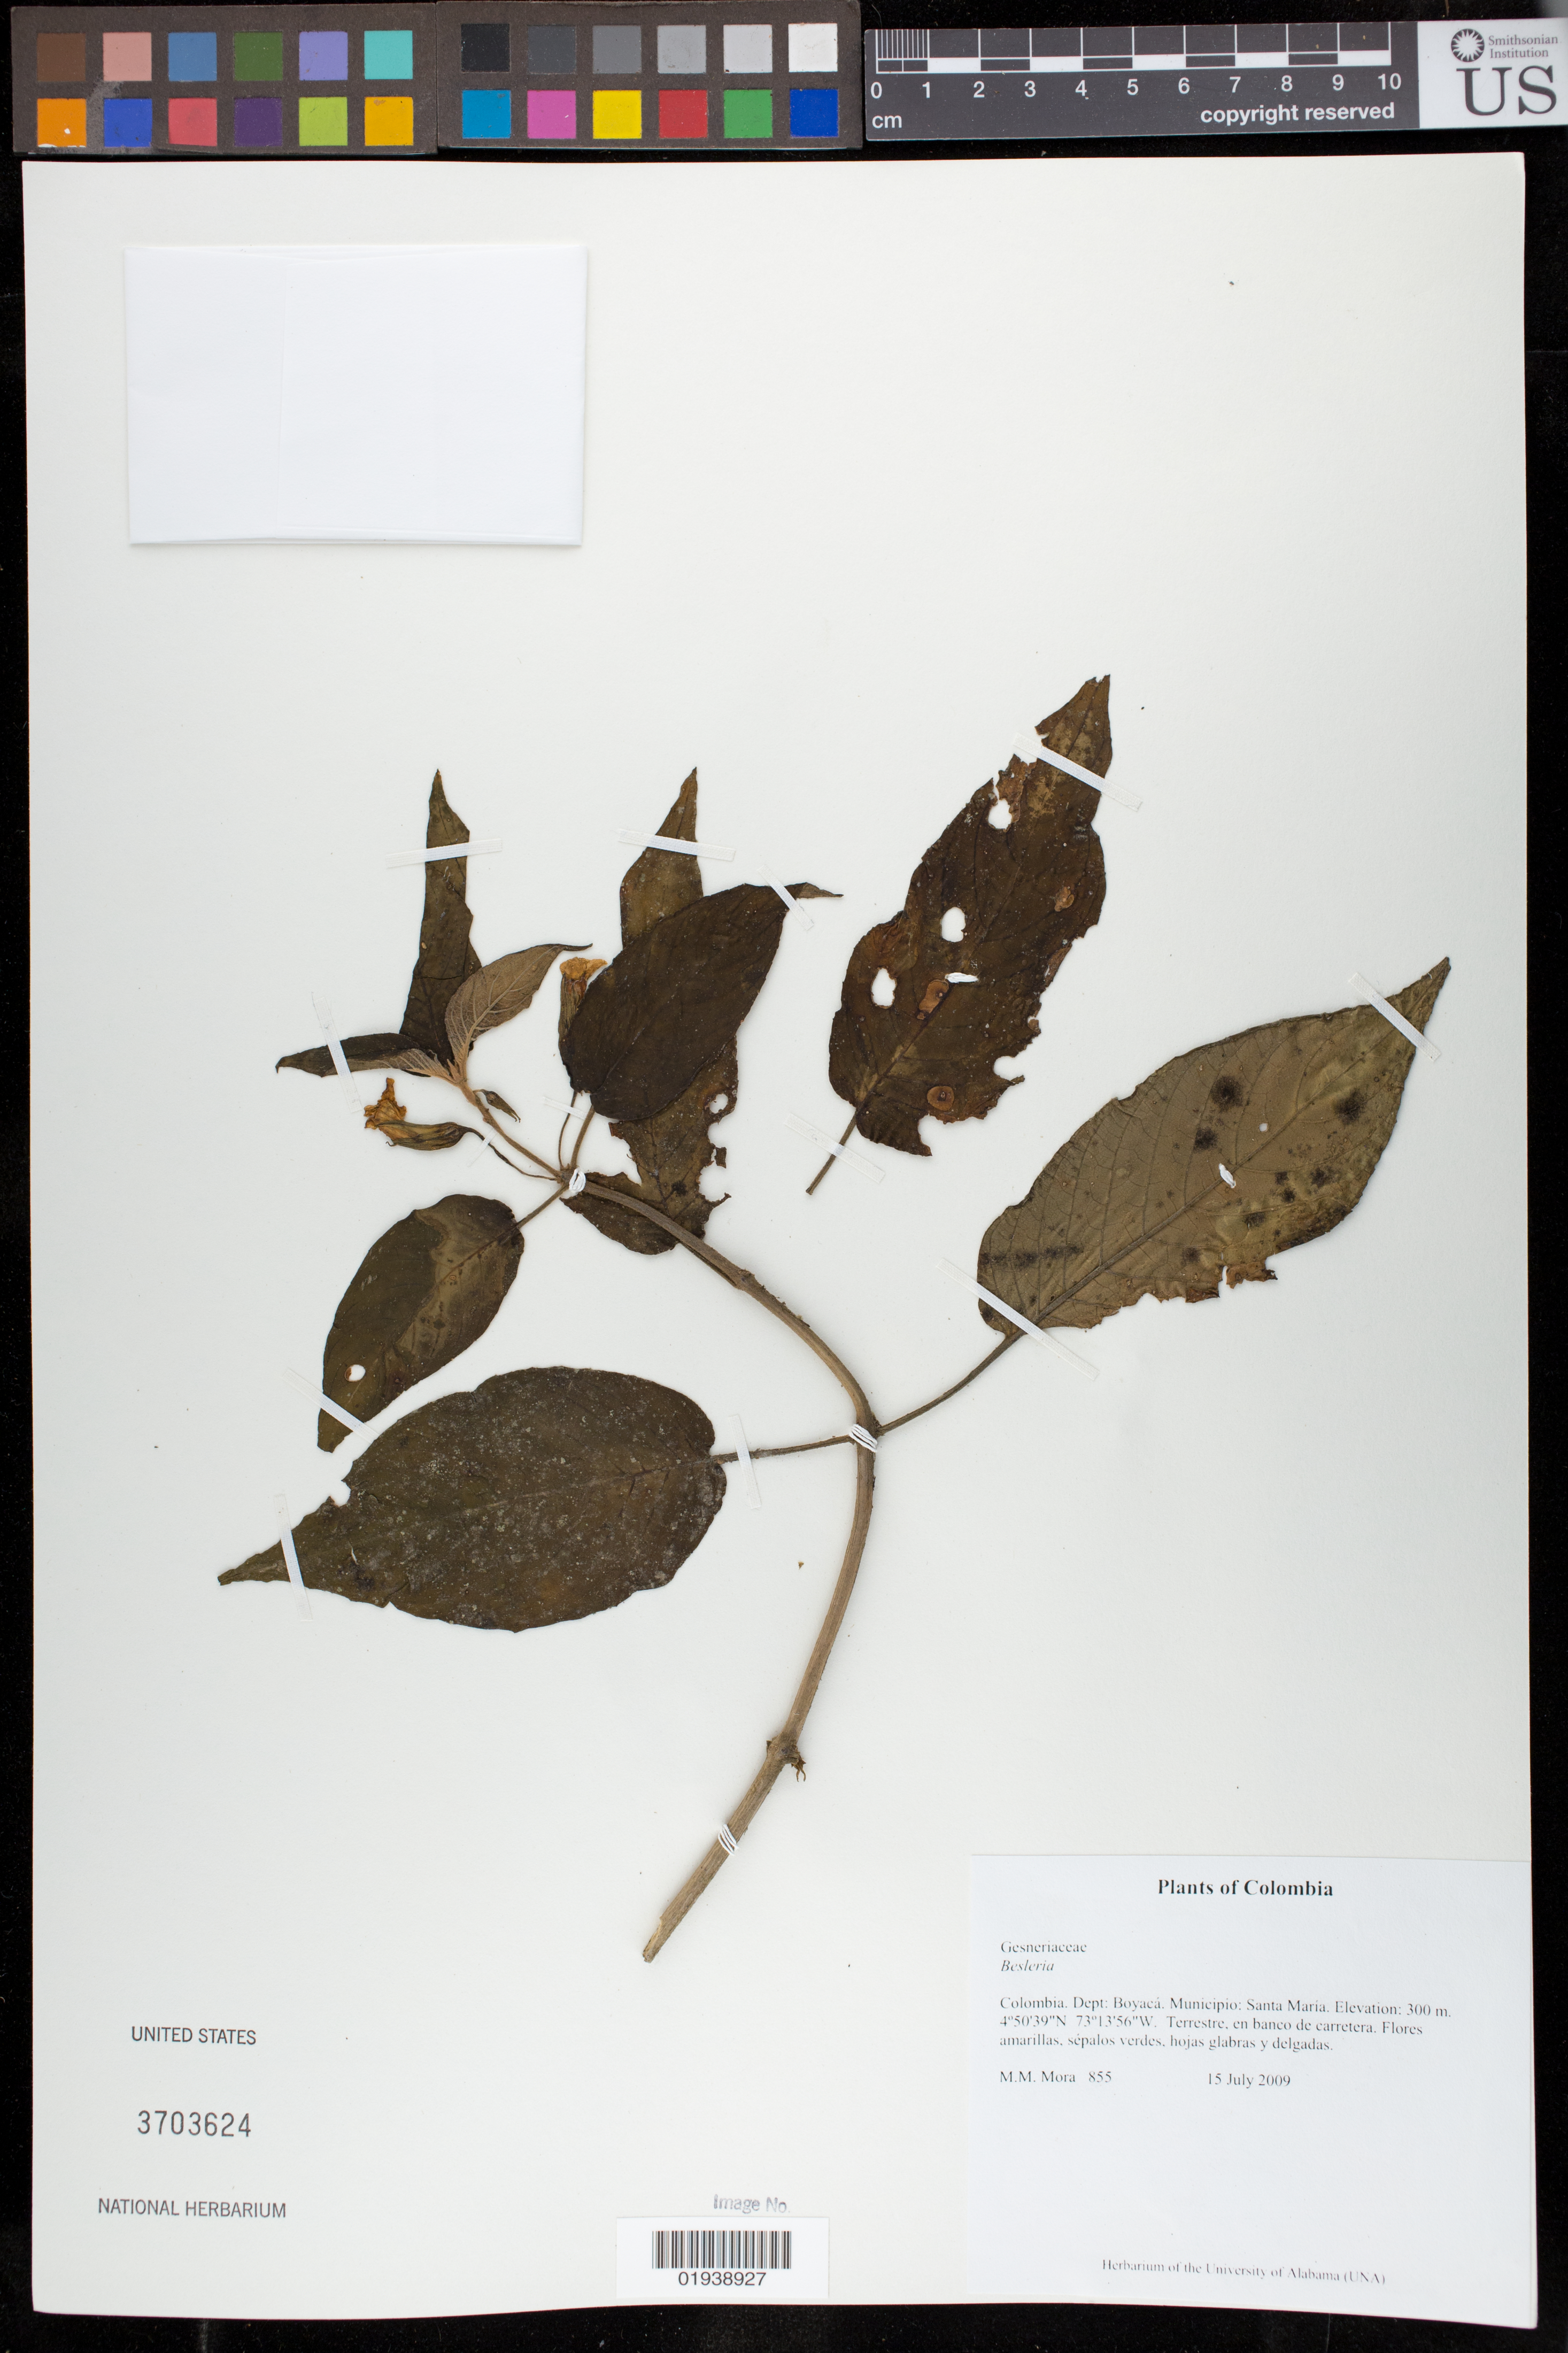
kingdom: Plantae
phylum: Tracheophyta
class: Magnoliopsida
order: Lamiales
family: Gesneriaceae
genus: Besleria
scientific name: Besleria sp.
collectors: M. M. Mora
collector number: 855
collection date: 2009-07-15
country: Colombia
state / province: Boyacá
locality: Santa Maria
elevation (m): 300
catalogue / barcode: US 3703624